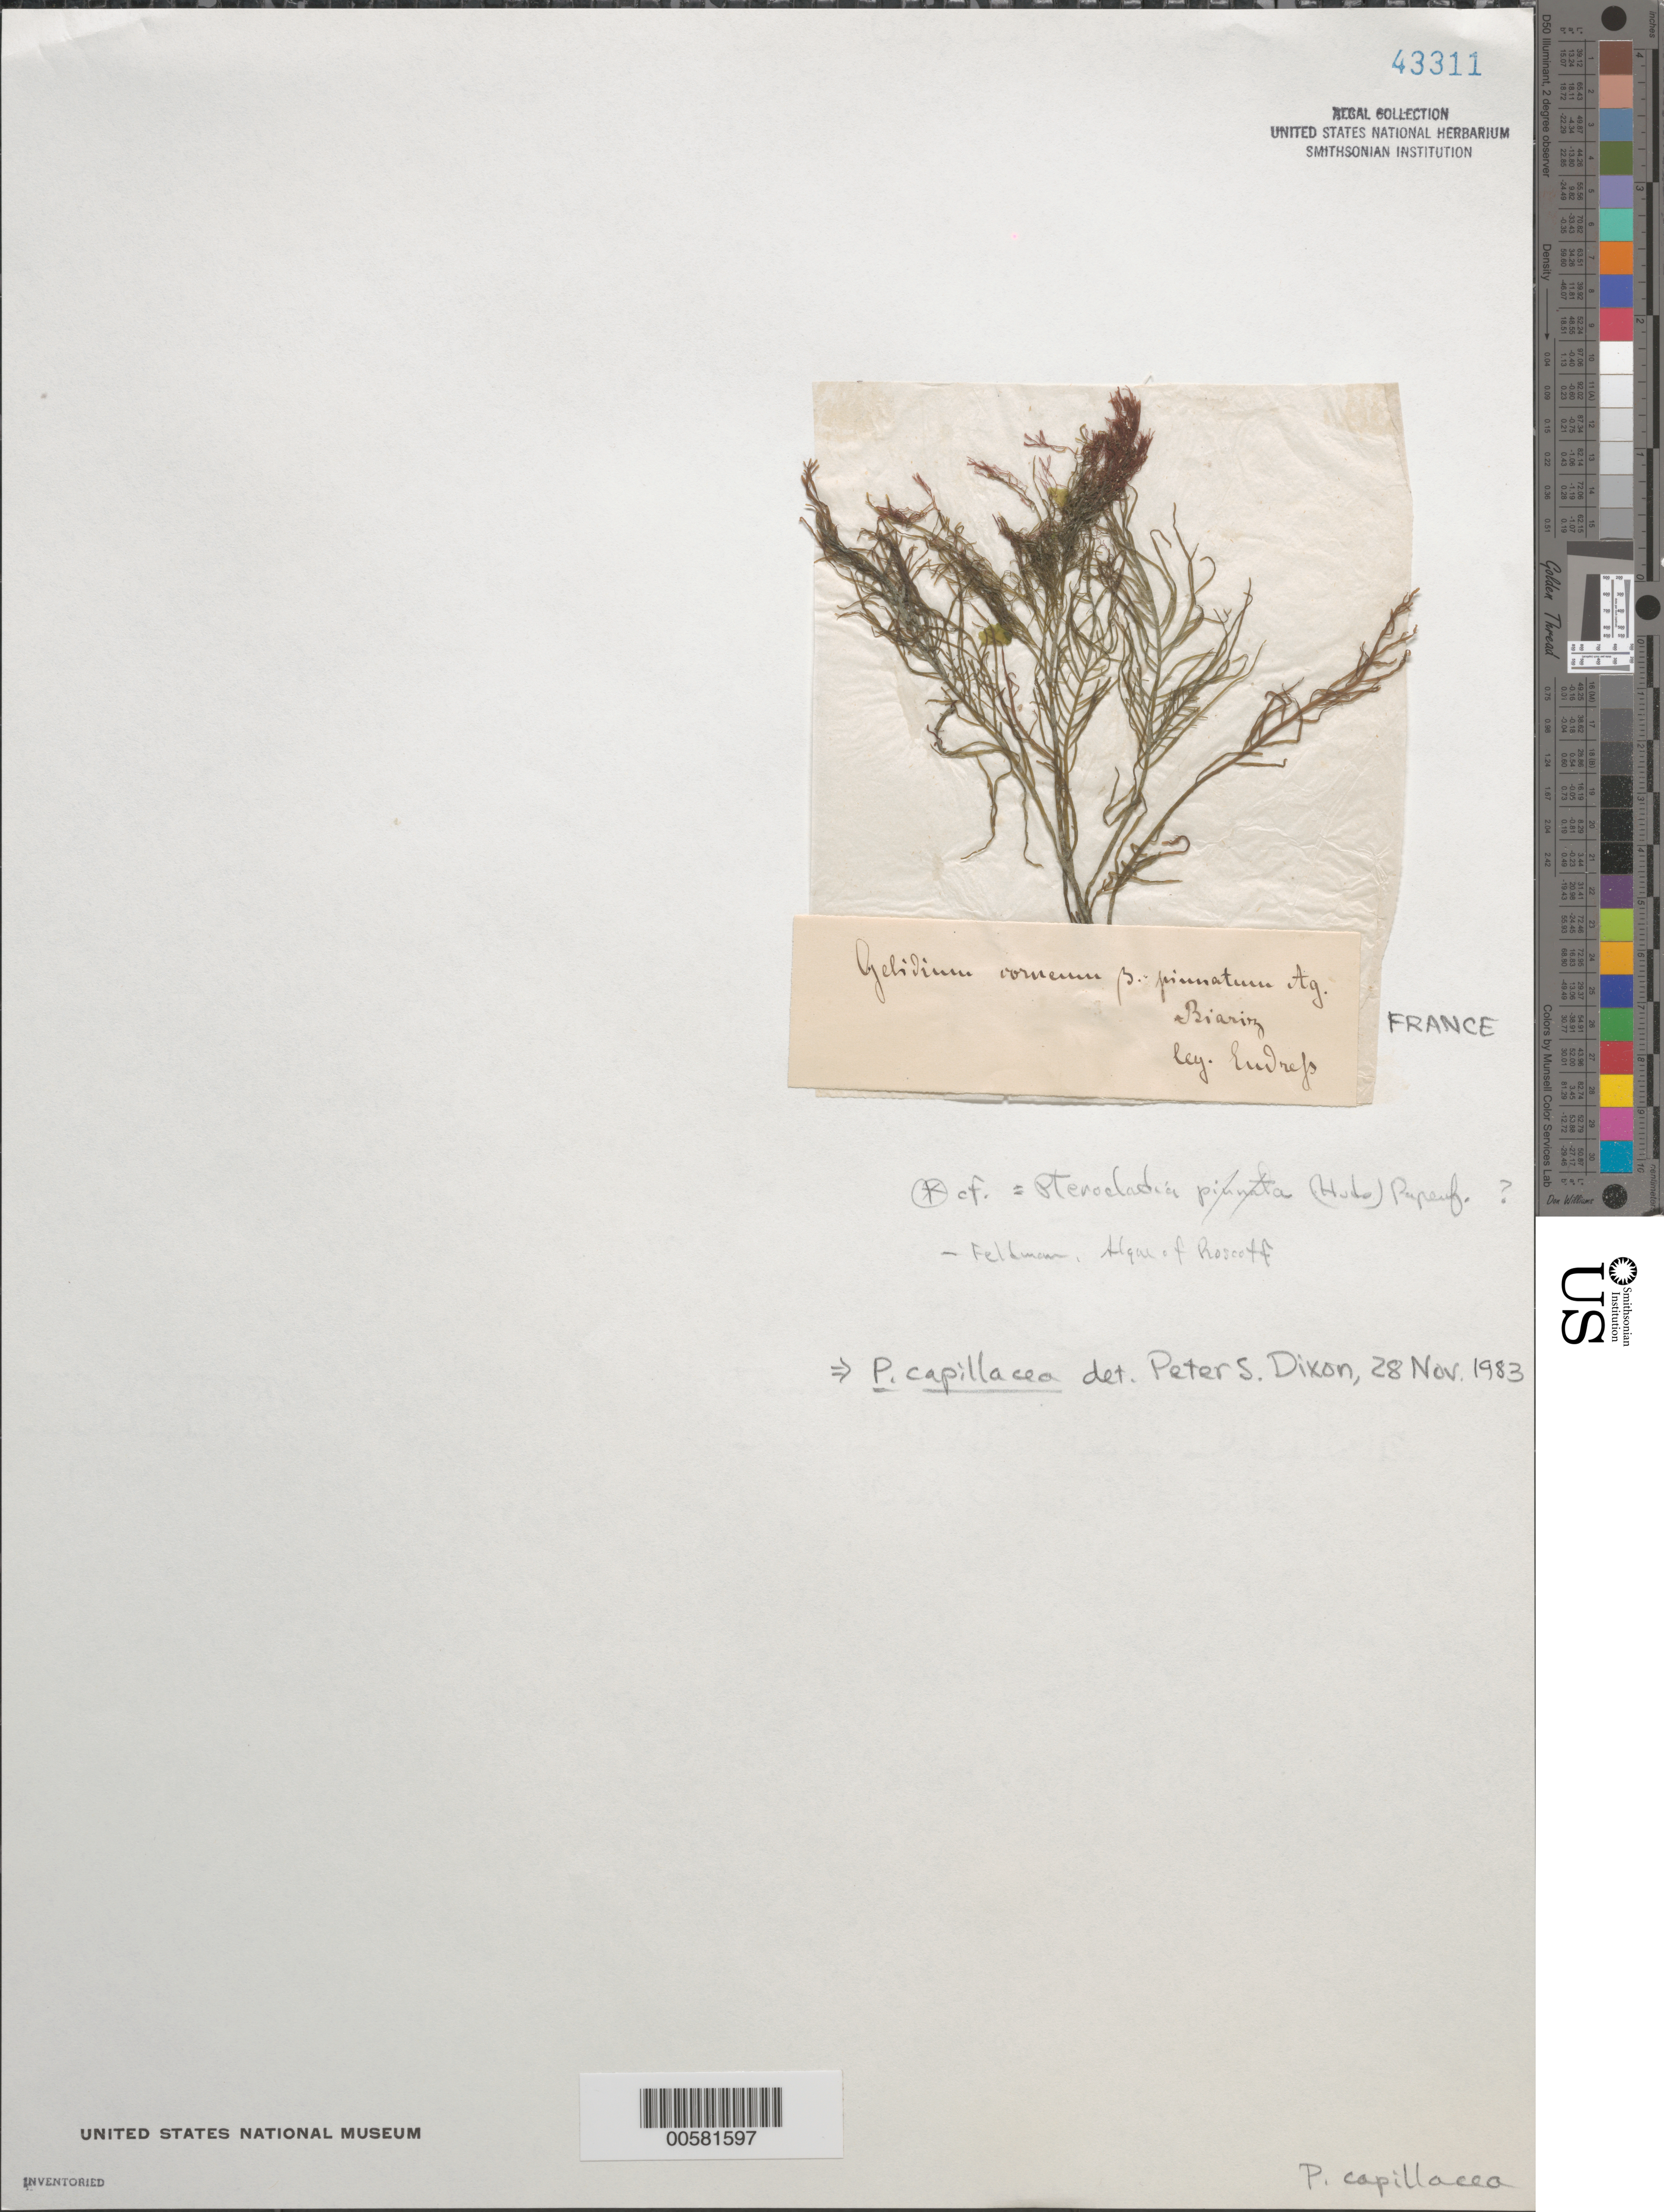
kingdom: Plantae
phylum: Rhodophyta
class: Florideophyceae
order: Gelidiales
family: Pterocladiaceae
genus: Pterocladiella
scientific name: Pterocladiella capillacea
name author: (S.G. Gmel.) Santelices & Hommers.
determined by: Algae name updating Project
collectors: -. Eudrefs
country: France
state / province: Nouvelle-Aquitaine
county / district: Pyrénées-Atlantiques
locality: Biarritz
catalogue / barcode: US 43311